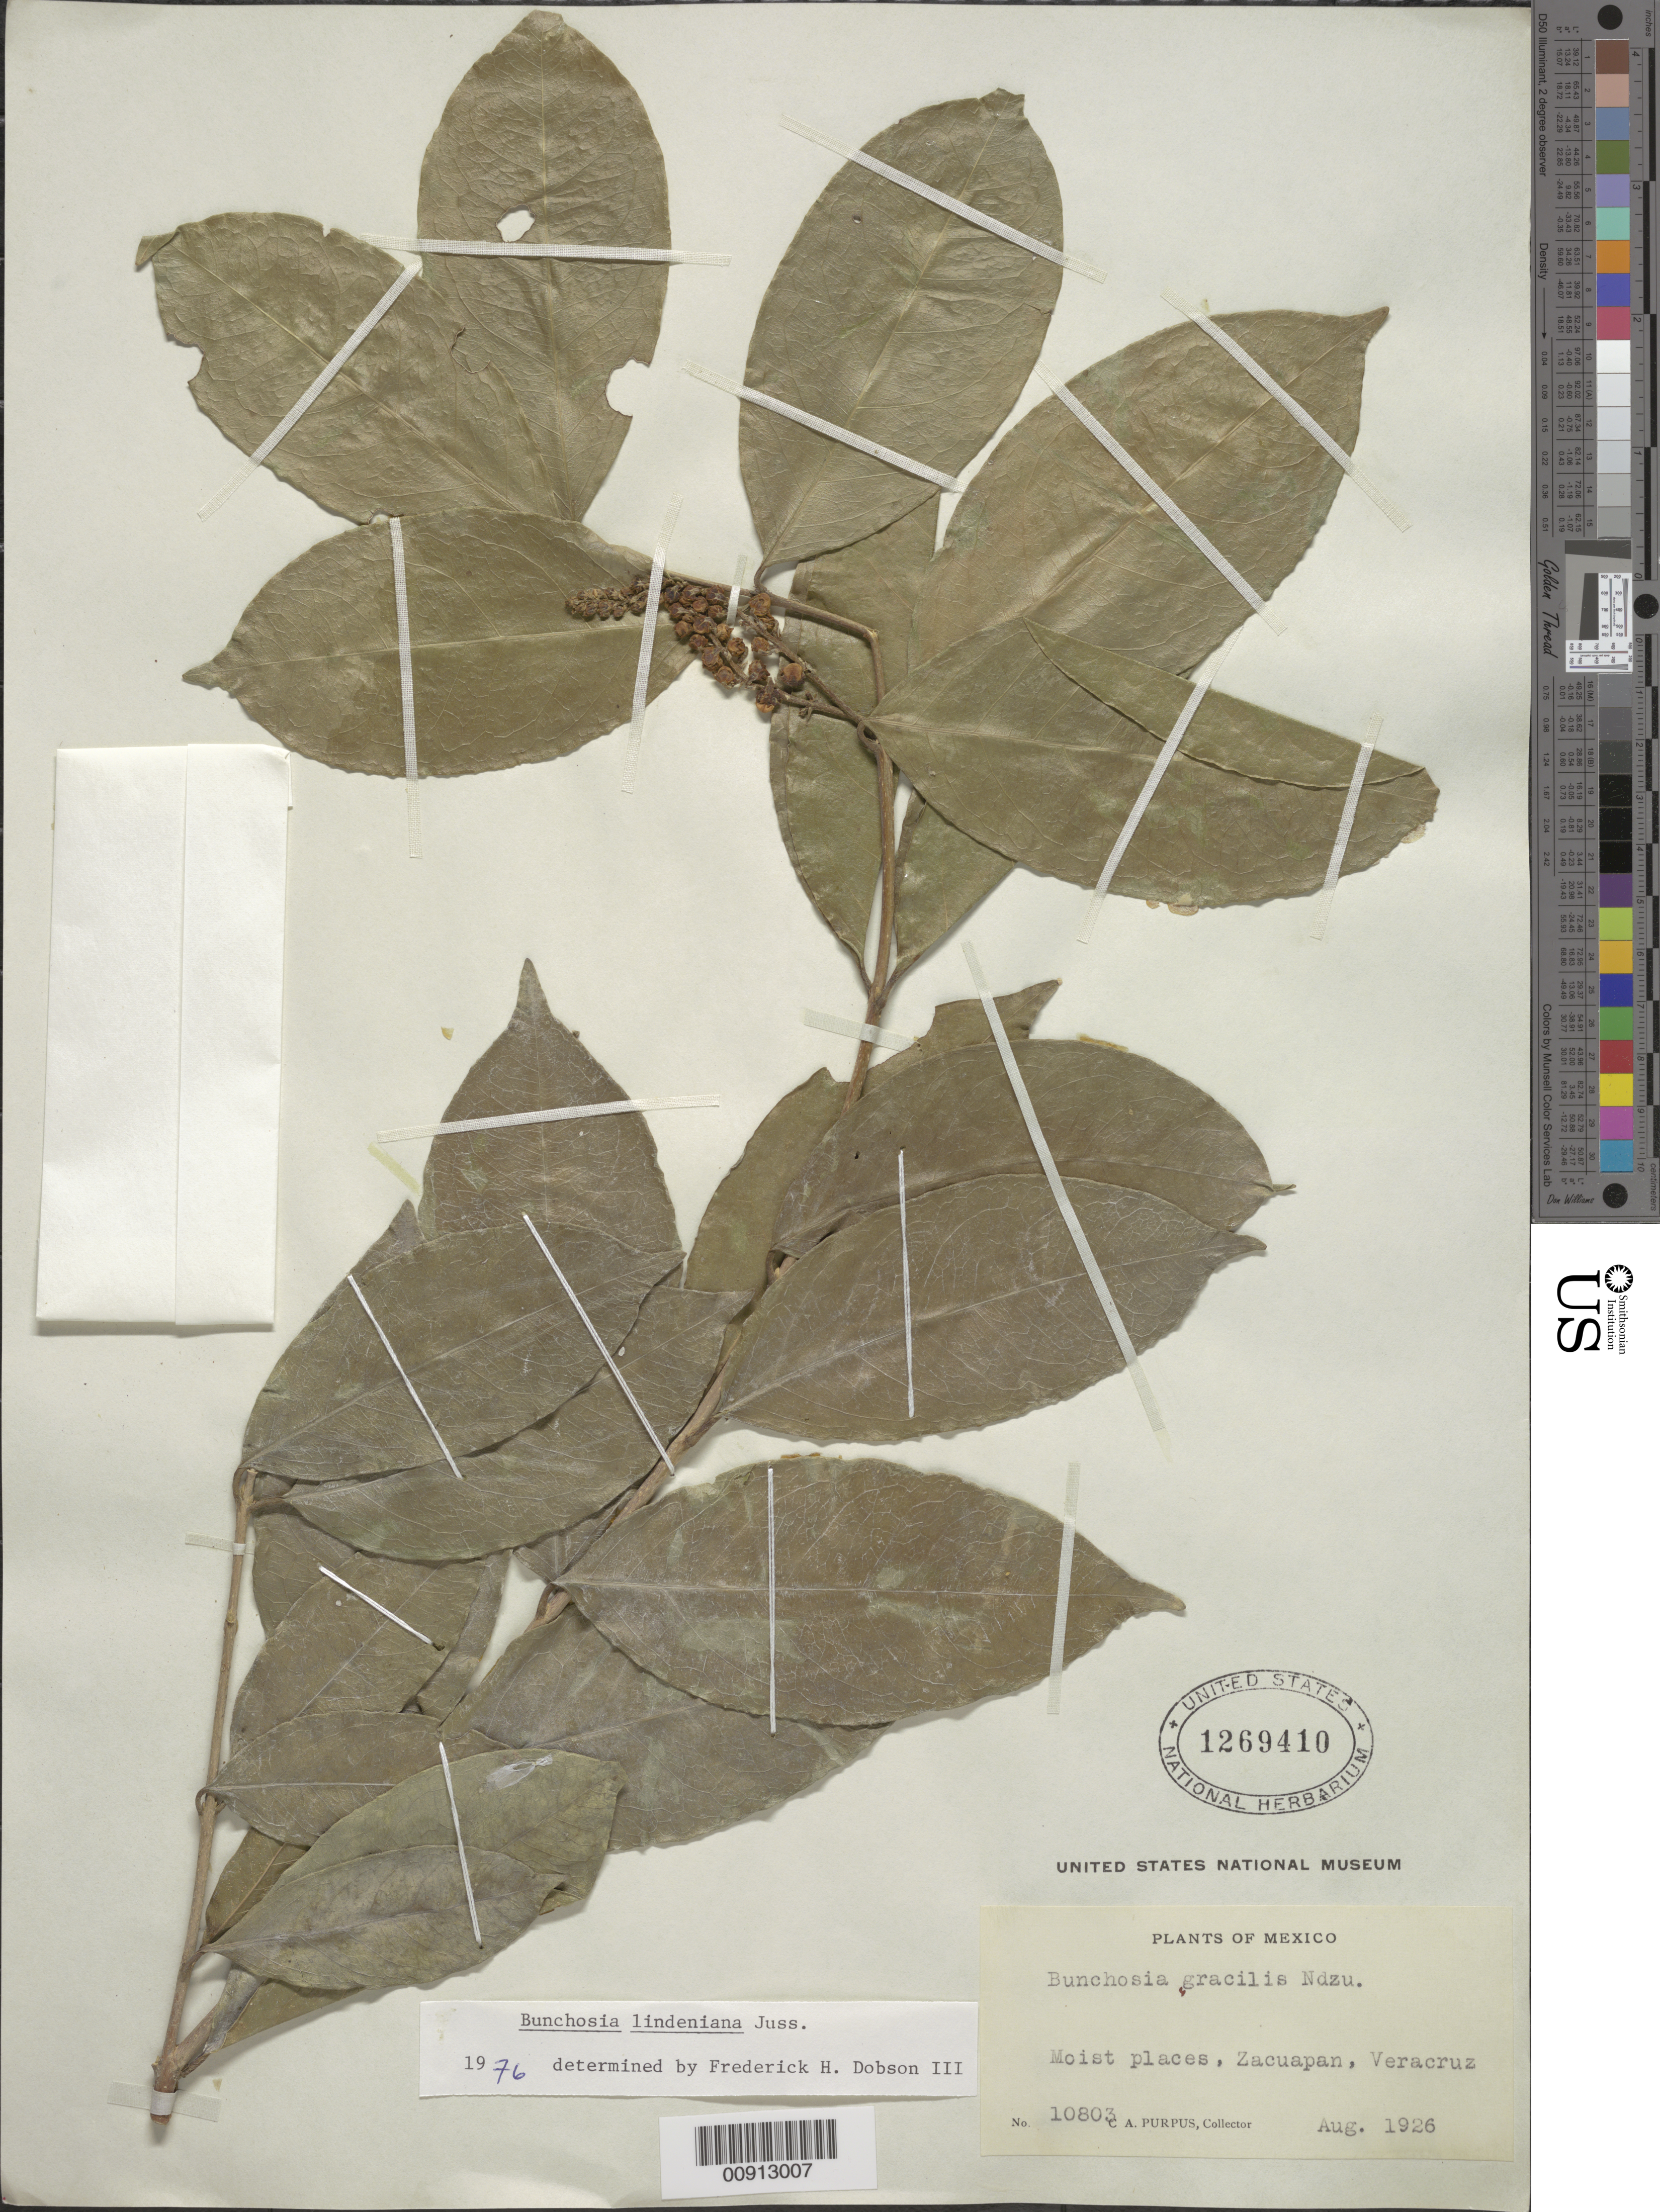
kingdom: Plantae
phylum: Tracheophyta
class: Magnoliopsida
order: Malpighiales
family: Malpighiaceae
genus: Bunchosia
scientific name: Bunchosia lindeniana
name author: A. Juss.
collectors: C. A. Purpus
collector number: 10803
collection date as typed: Aug 1926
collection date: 1926-08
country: Mexico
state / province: Veracruz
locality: Zacuapan, Veracruz.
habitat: Moist places.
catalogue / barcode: US 1269410